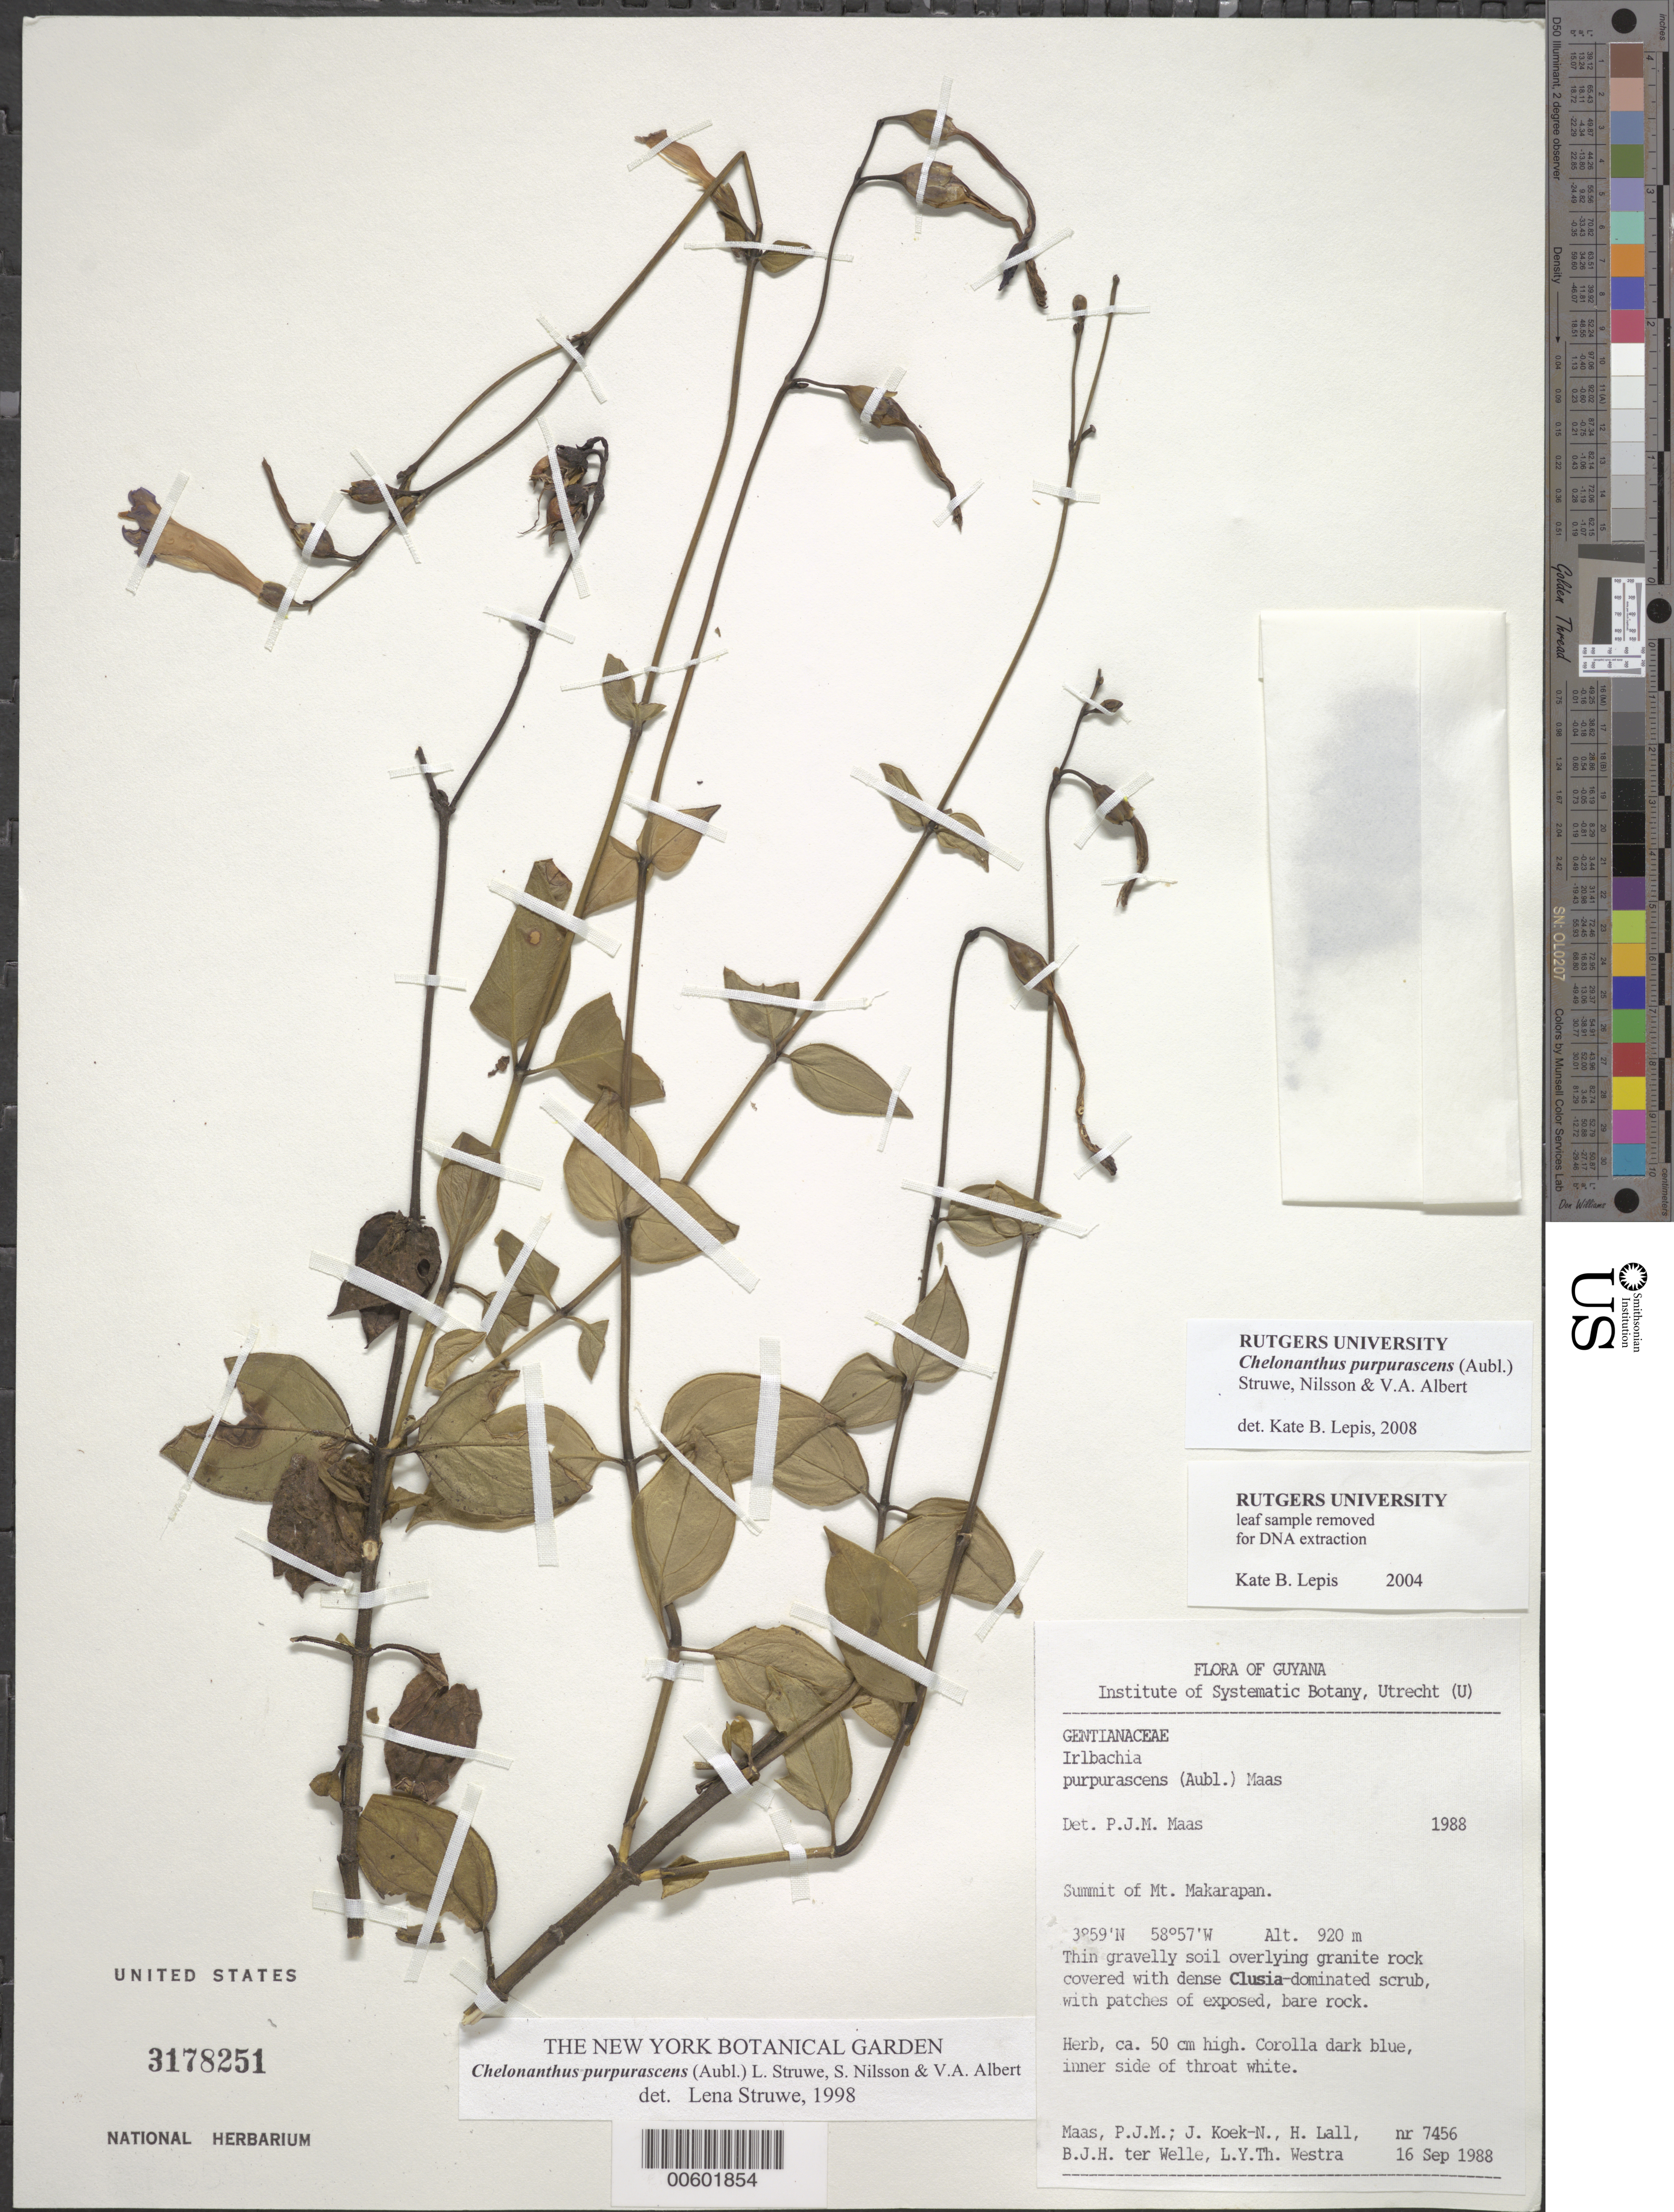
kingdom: Plantae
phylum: Tracheophyta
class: Magnoliopsida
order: Gentianales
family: Gentianaceae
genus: Chelonanthus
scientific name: Chelonanthus purpurascens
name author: (Aubl.) Struwe et al.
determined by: Struwe, L.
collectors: P. Maas, J. Koek-Noorman, H. Lall, B. Welle & L. Y. T. Westra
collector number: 7456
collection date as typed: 16-Sep-88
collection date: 1988-09-16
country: Guyana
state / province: U. Takutu-U. Essequibo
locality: Mt. Makarapan, summit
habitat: Thin gravelly soil overlaying granite rock covered with dense Clusia-dominated scrub, with patches of exposed, bare rock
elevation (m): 920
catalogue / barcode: US 3178251